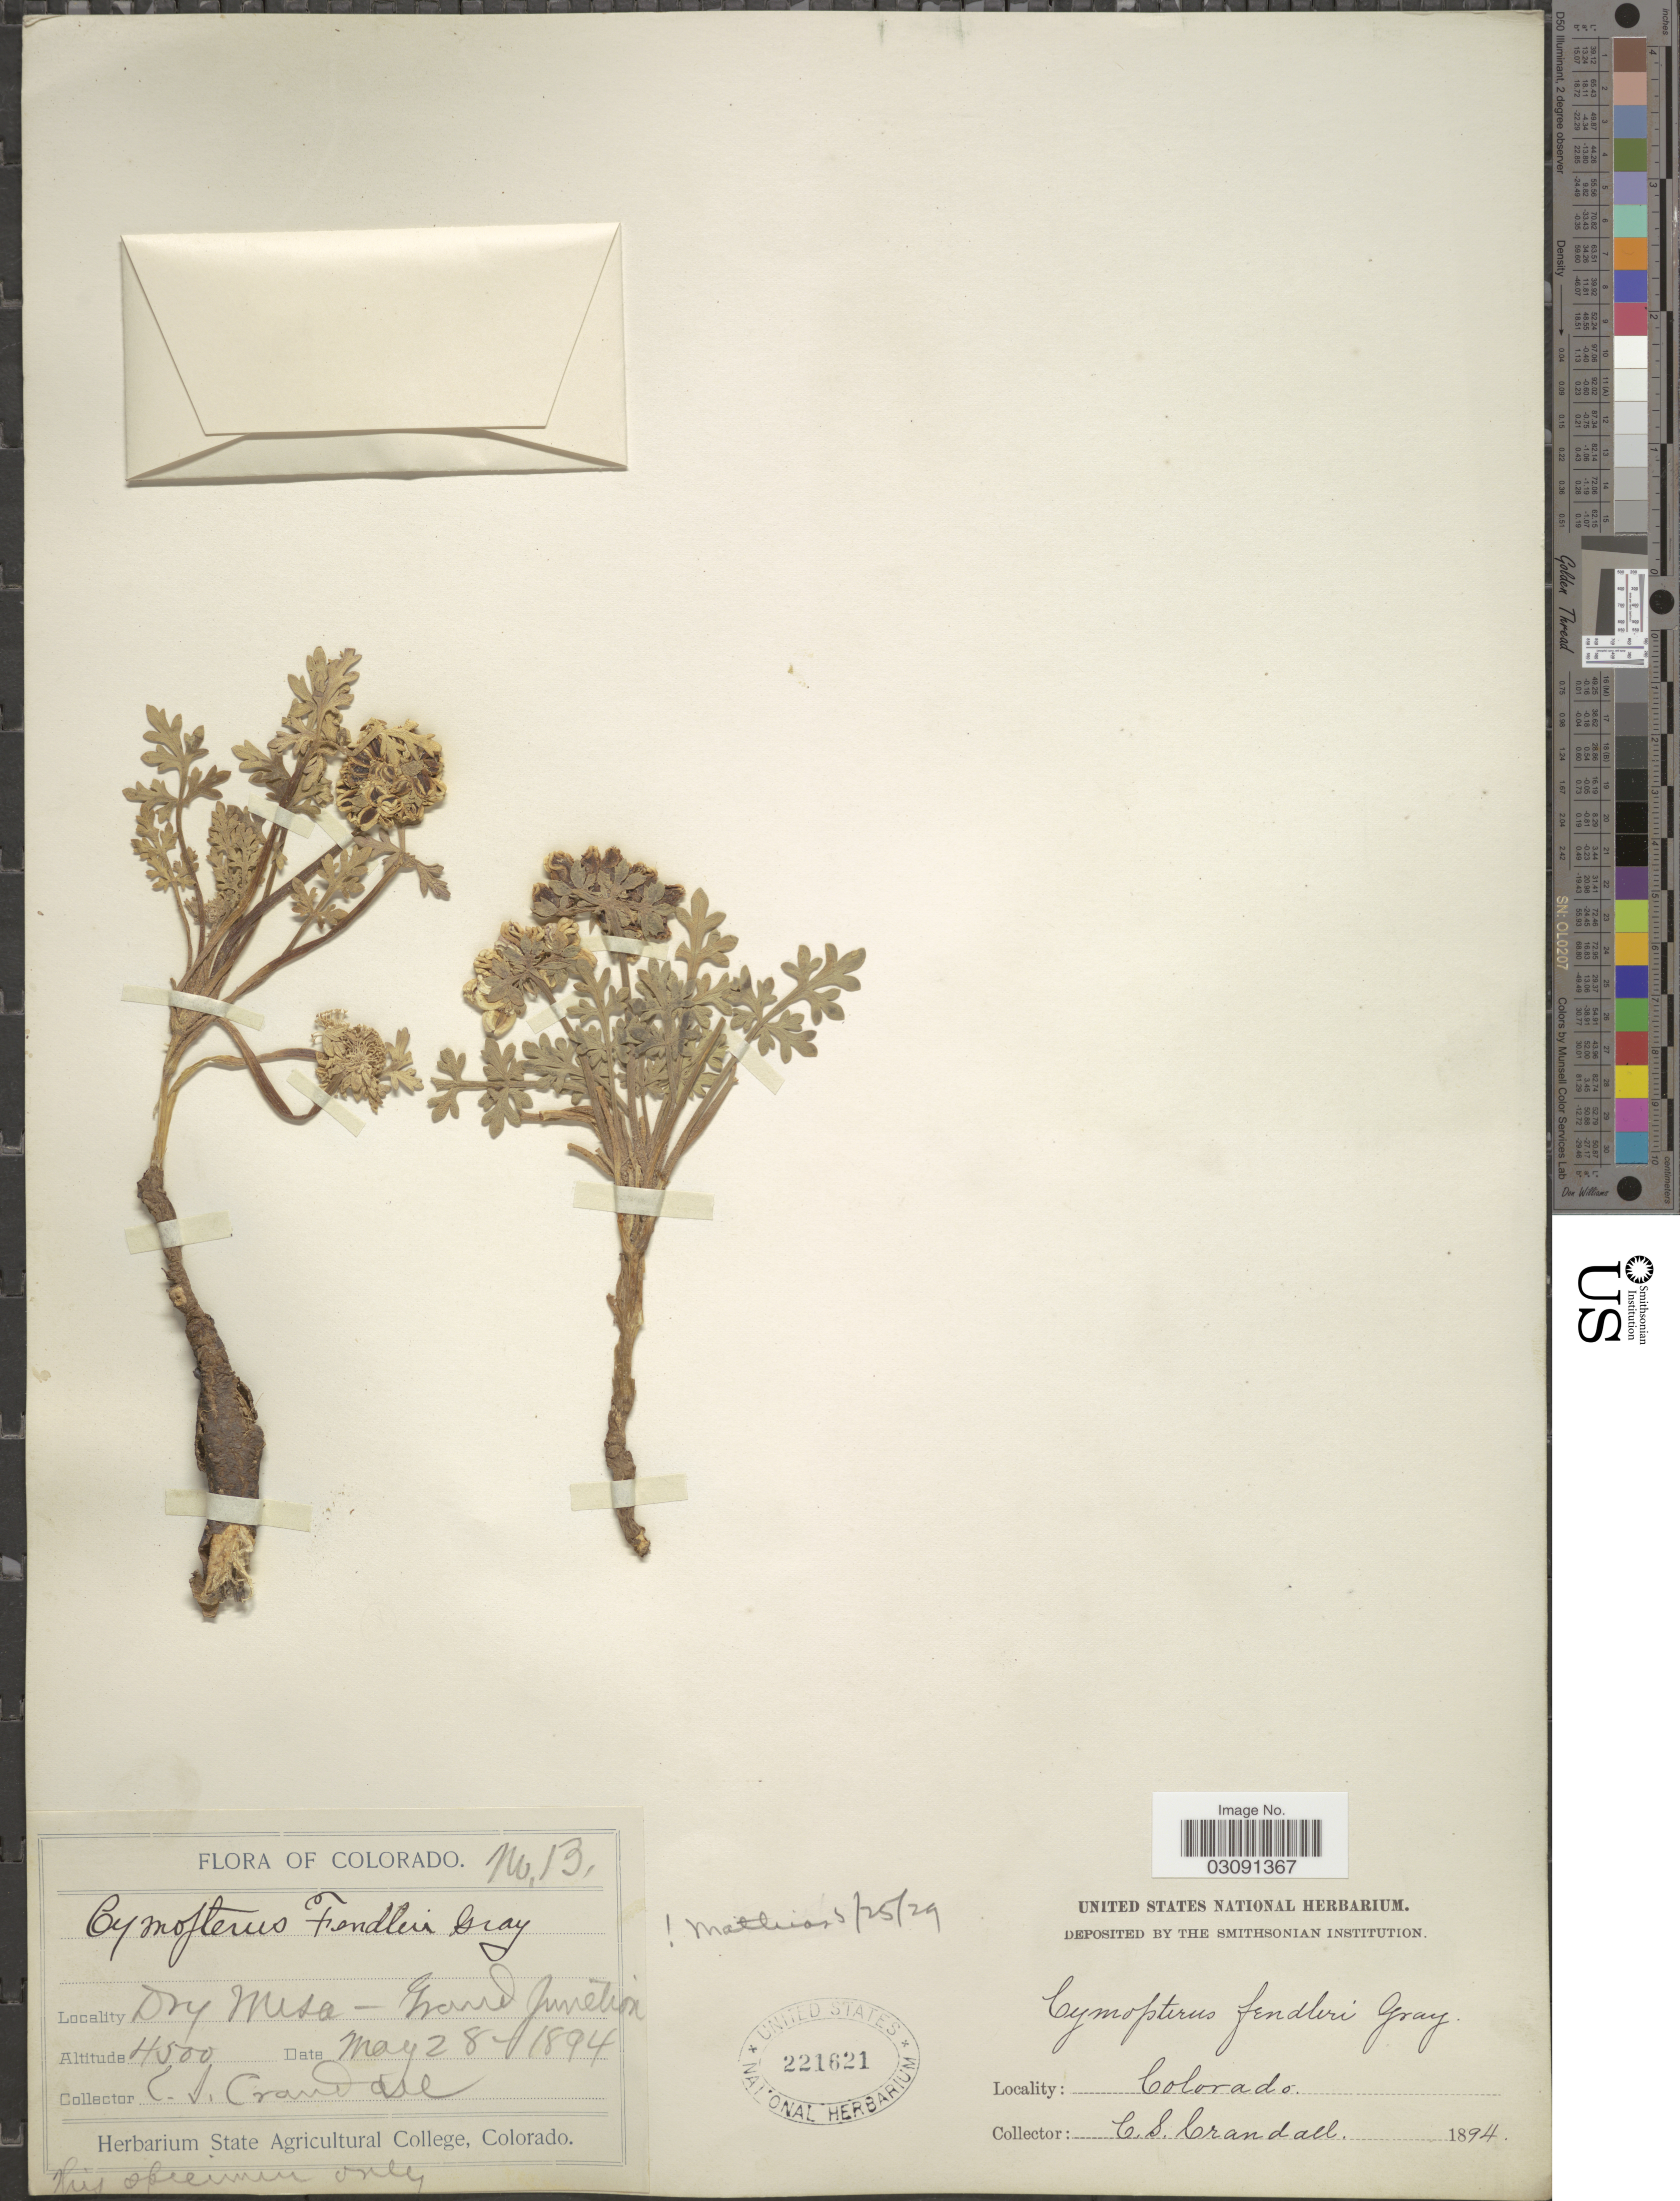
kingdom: Plantae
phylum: Tracheophyta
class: Magnoliopsida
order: Apiales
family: Apiaceae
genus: Cymopterus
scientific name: Cymopterus fendleri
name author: A. Gray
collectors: C. Crandall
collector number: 13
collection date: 1894-05-28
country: United States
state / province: Colorado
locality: Dry Mesa - Grand Junction.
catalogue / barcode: US 221621